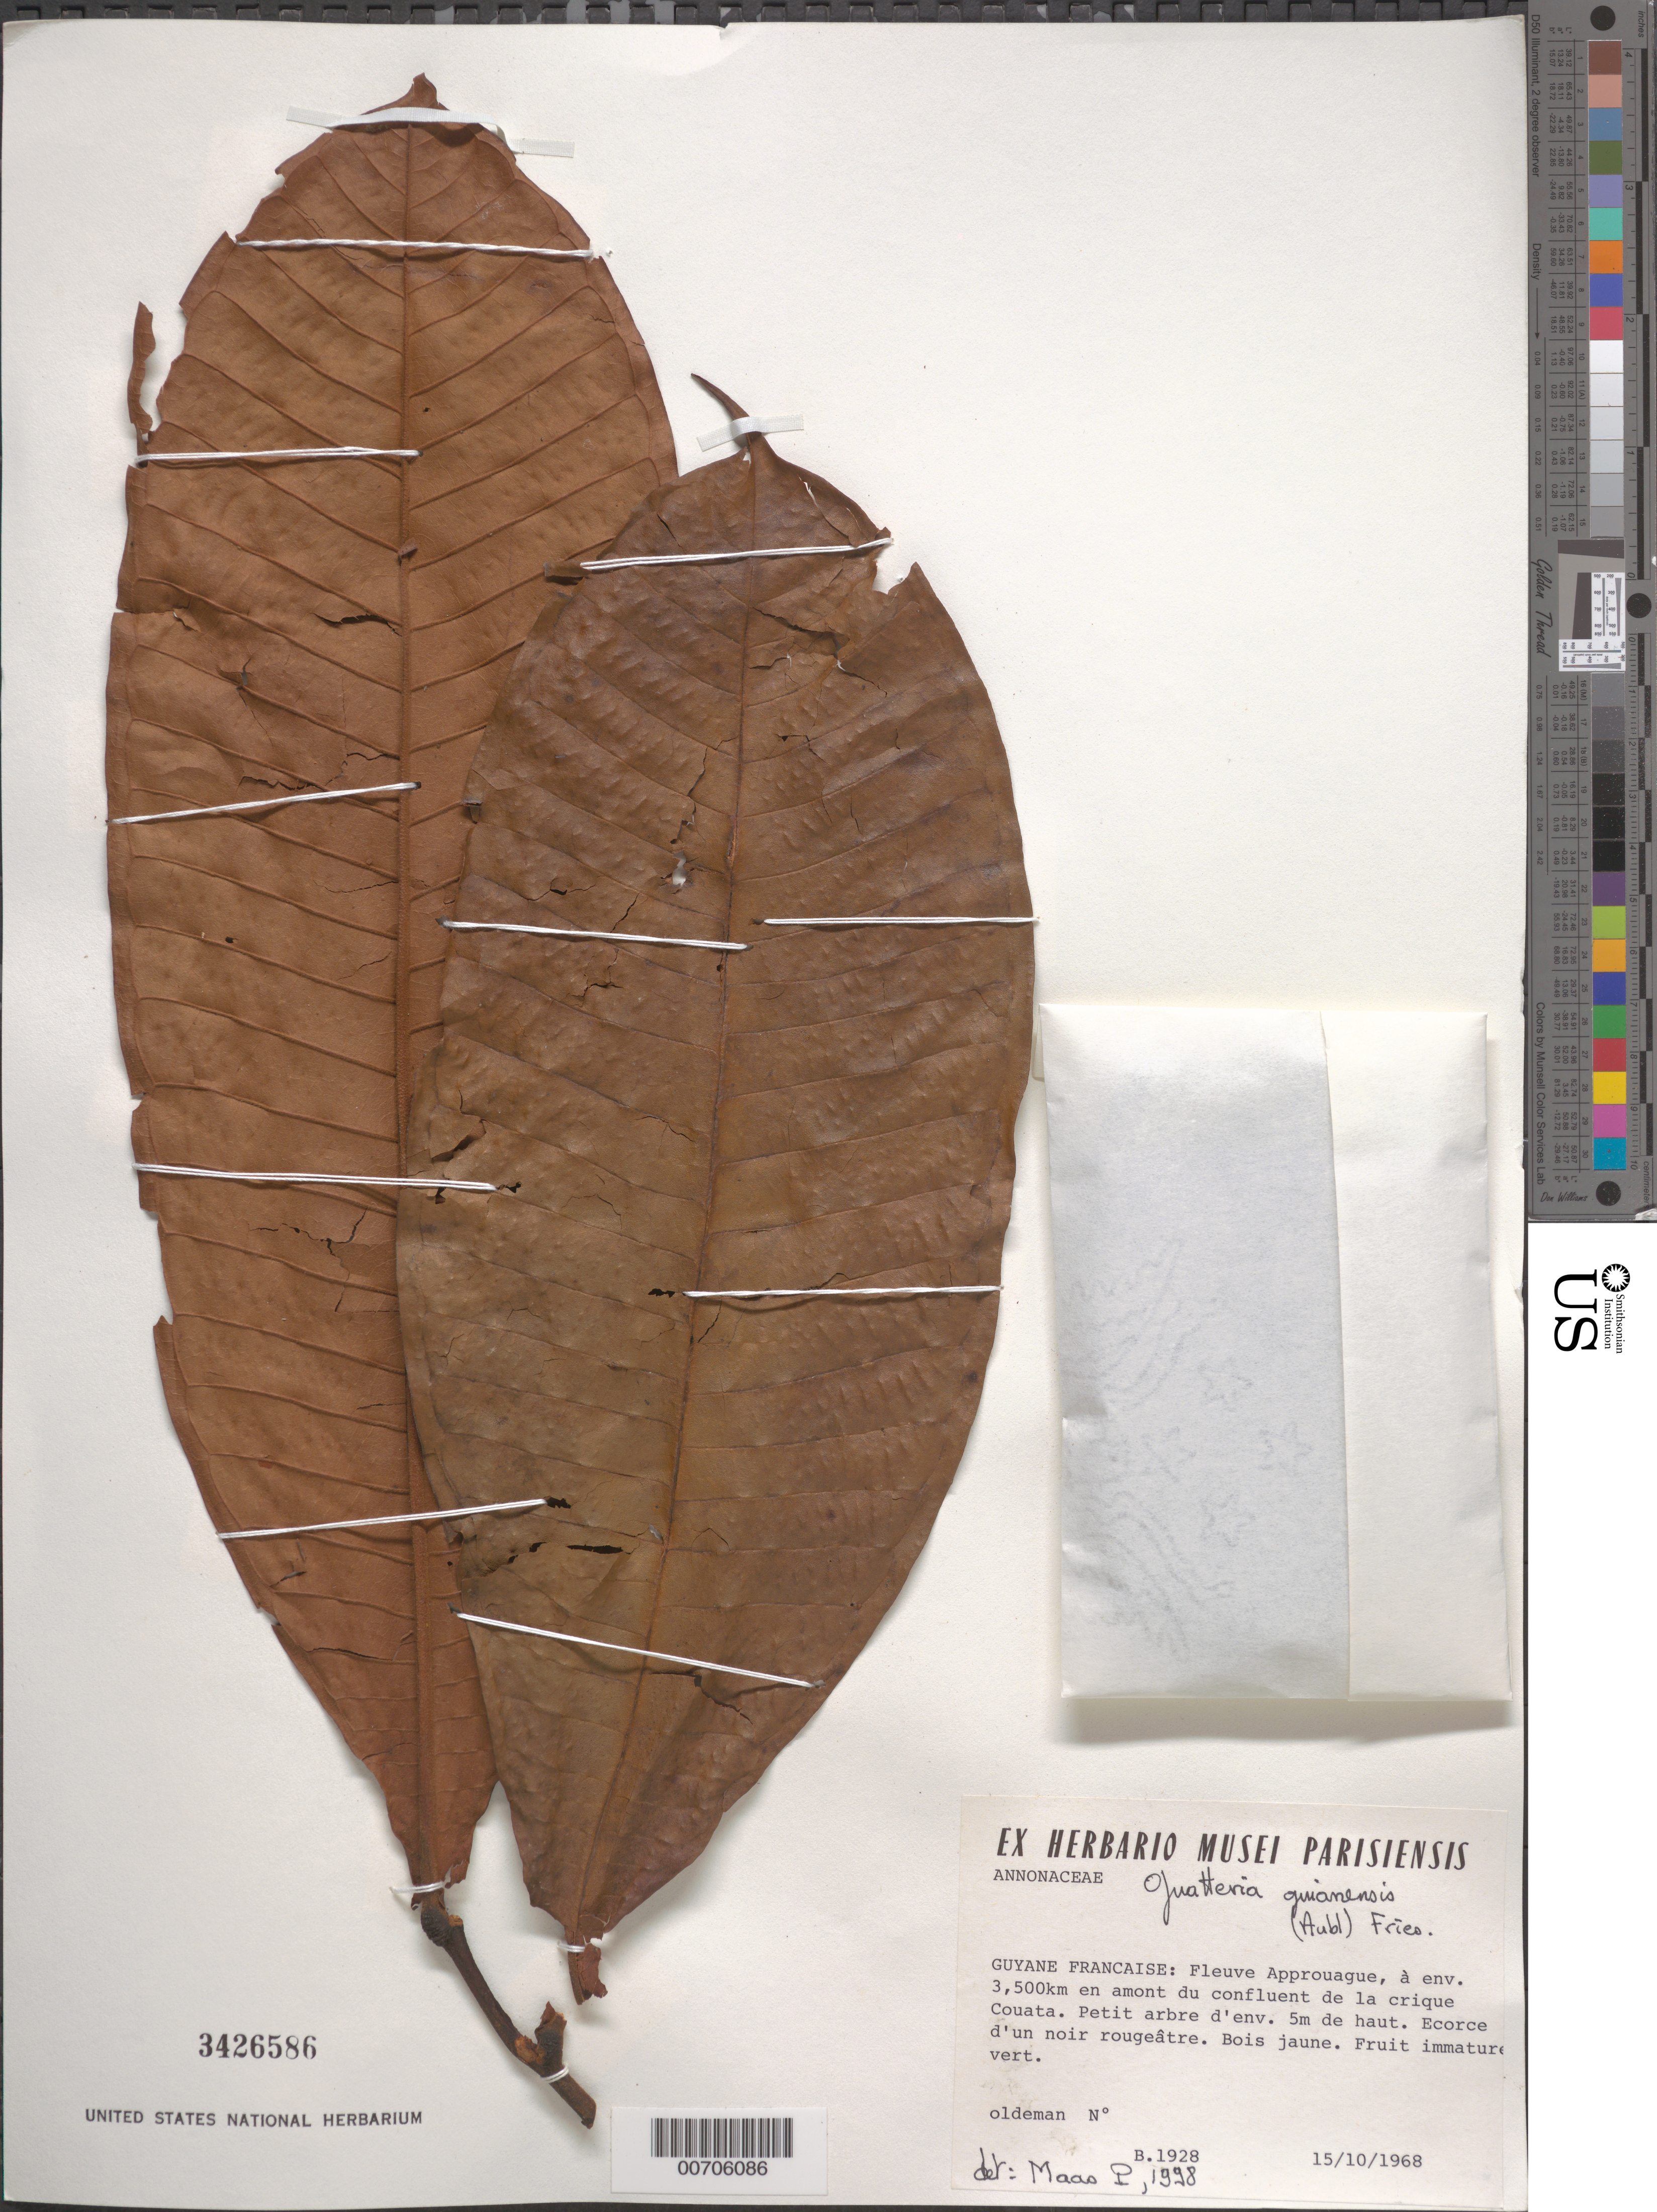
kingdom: Plantae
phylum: Tracheophyta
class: Magnoliopsida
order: Magnoliales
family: Annonaceae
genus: Guatteria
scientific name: Guatteria guianensis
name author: (Aubl.) R.E. Fr.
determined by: Maas, Paul J. M.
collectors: R. Oldeman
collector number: B 1928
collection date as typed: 15-Oct-68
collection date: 1968-10-15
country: French Guiana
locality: Approuague R., 3.5 km du confl. de la crique Couata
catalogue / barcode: US 3426586